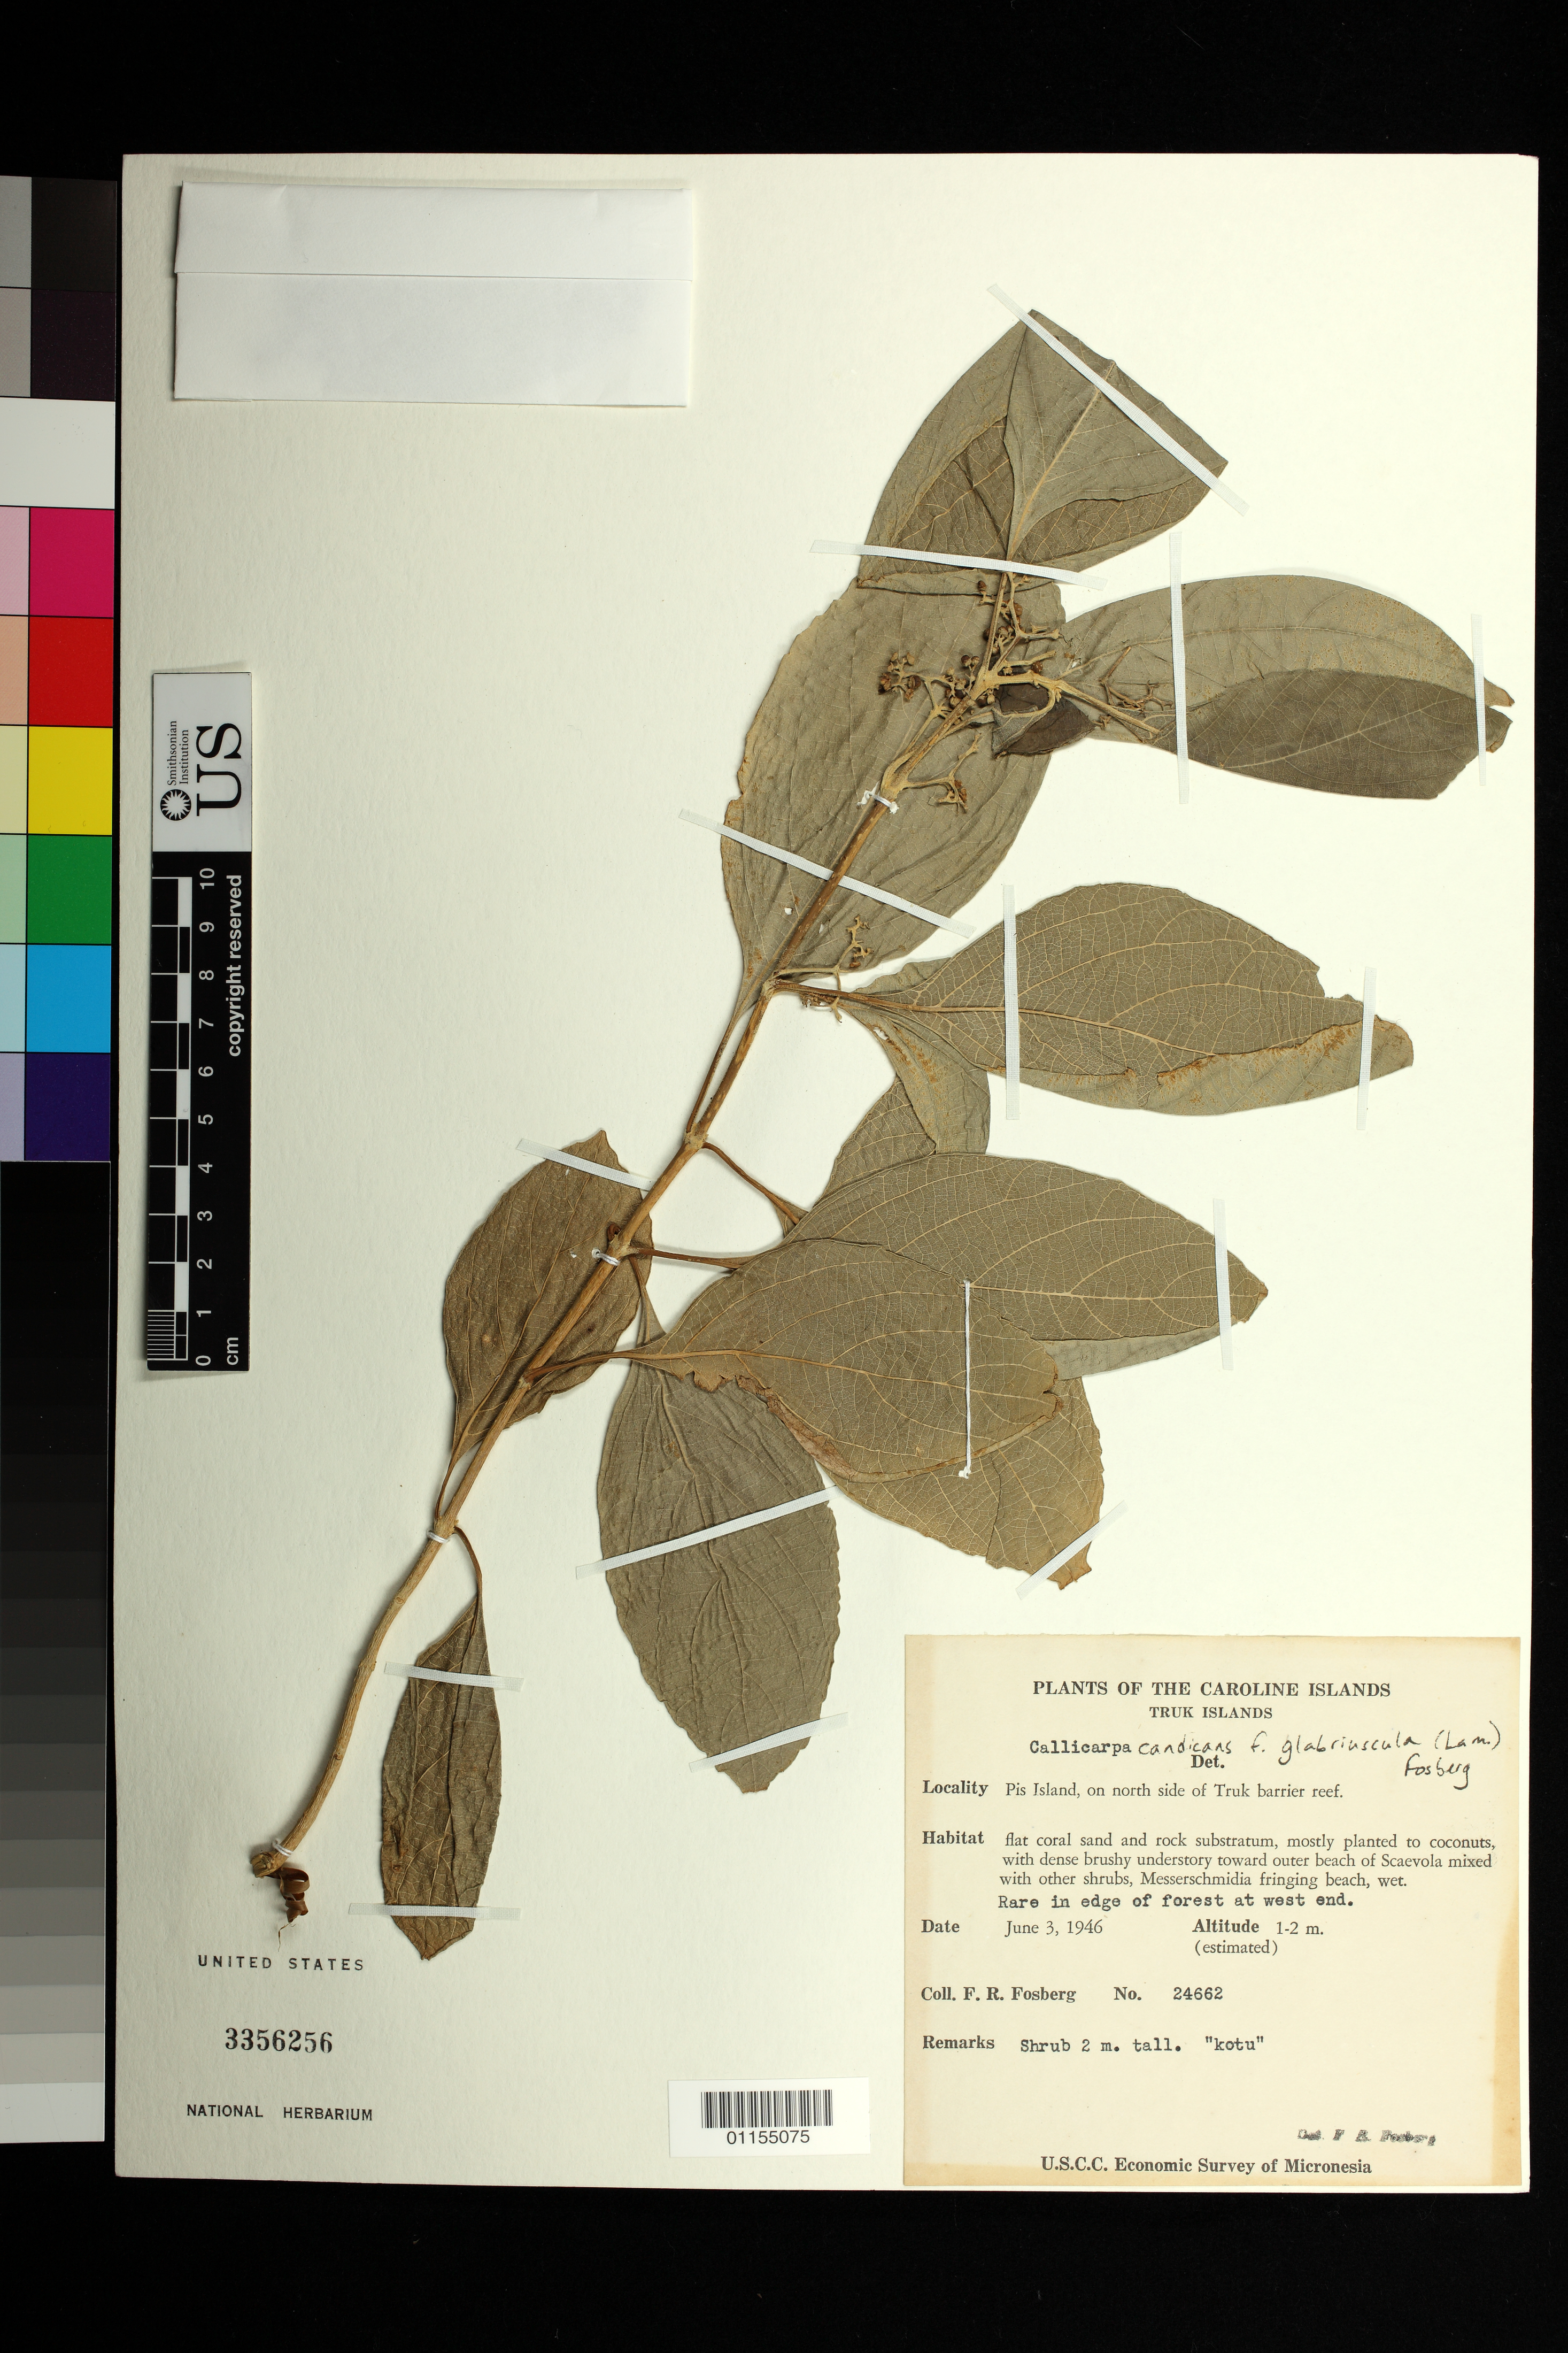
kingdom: Plantae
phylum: Tracheophyta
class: Magnoliopsida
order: Lamiales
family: Lamiaceae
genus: Callicarpa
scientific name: Callicarpa candicans f. glabriuscula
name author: (Lam.) Fosberg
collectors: F. R. Fosberg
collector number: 24662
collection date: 1946-06-03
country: Micronesia, Federated States of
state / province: Truk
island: Losap Atoll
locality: Pis Islet, on north side of Truk barrier reef.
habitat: planted to coconuts with dense brushy understory toward outer beach.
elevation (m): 1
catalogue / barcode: US 3356256